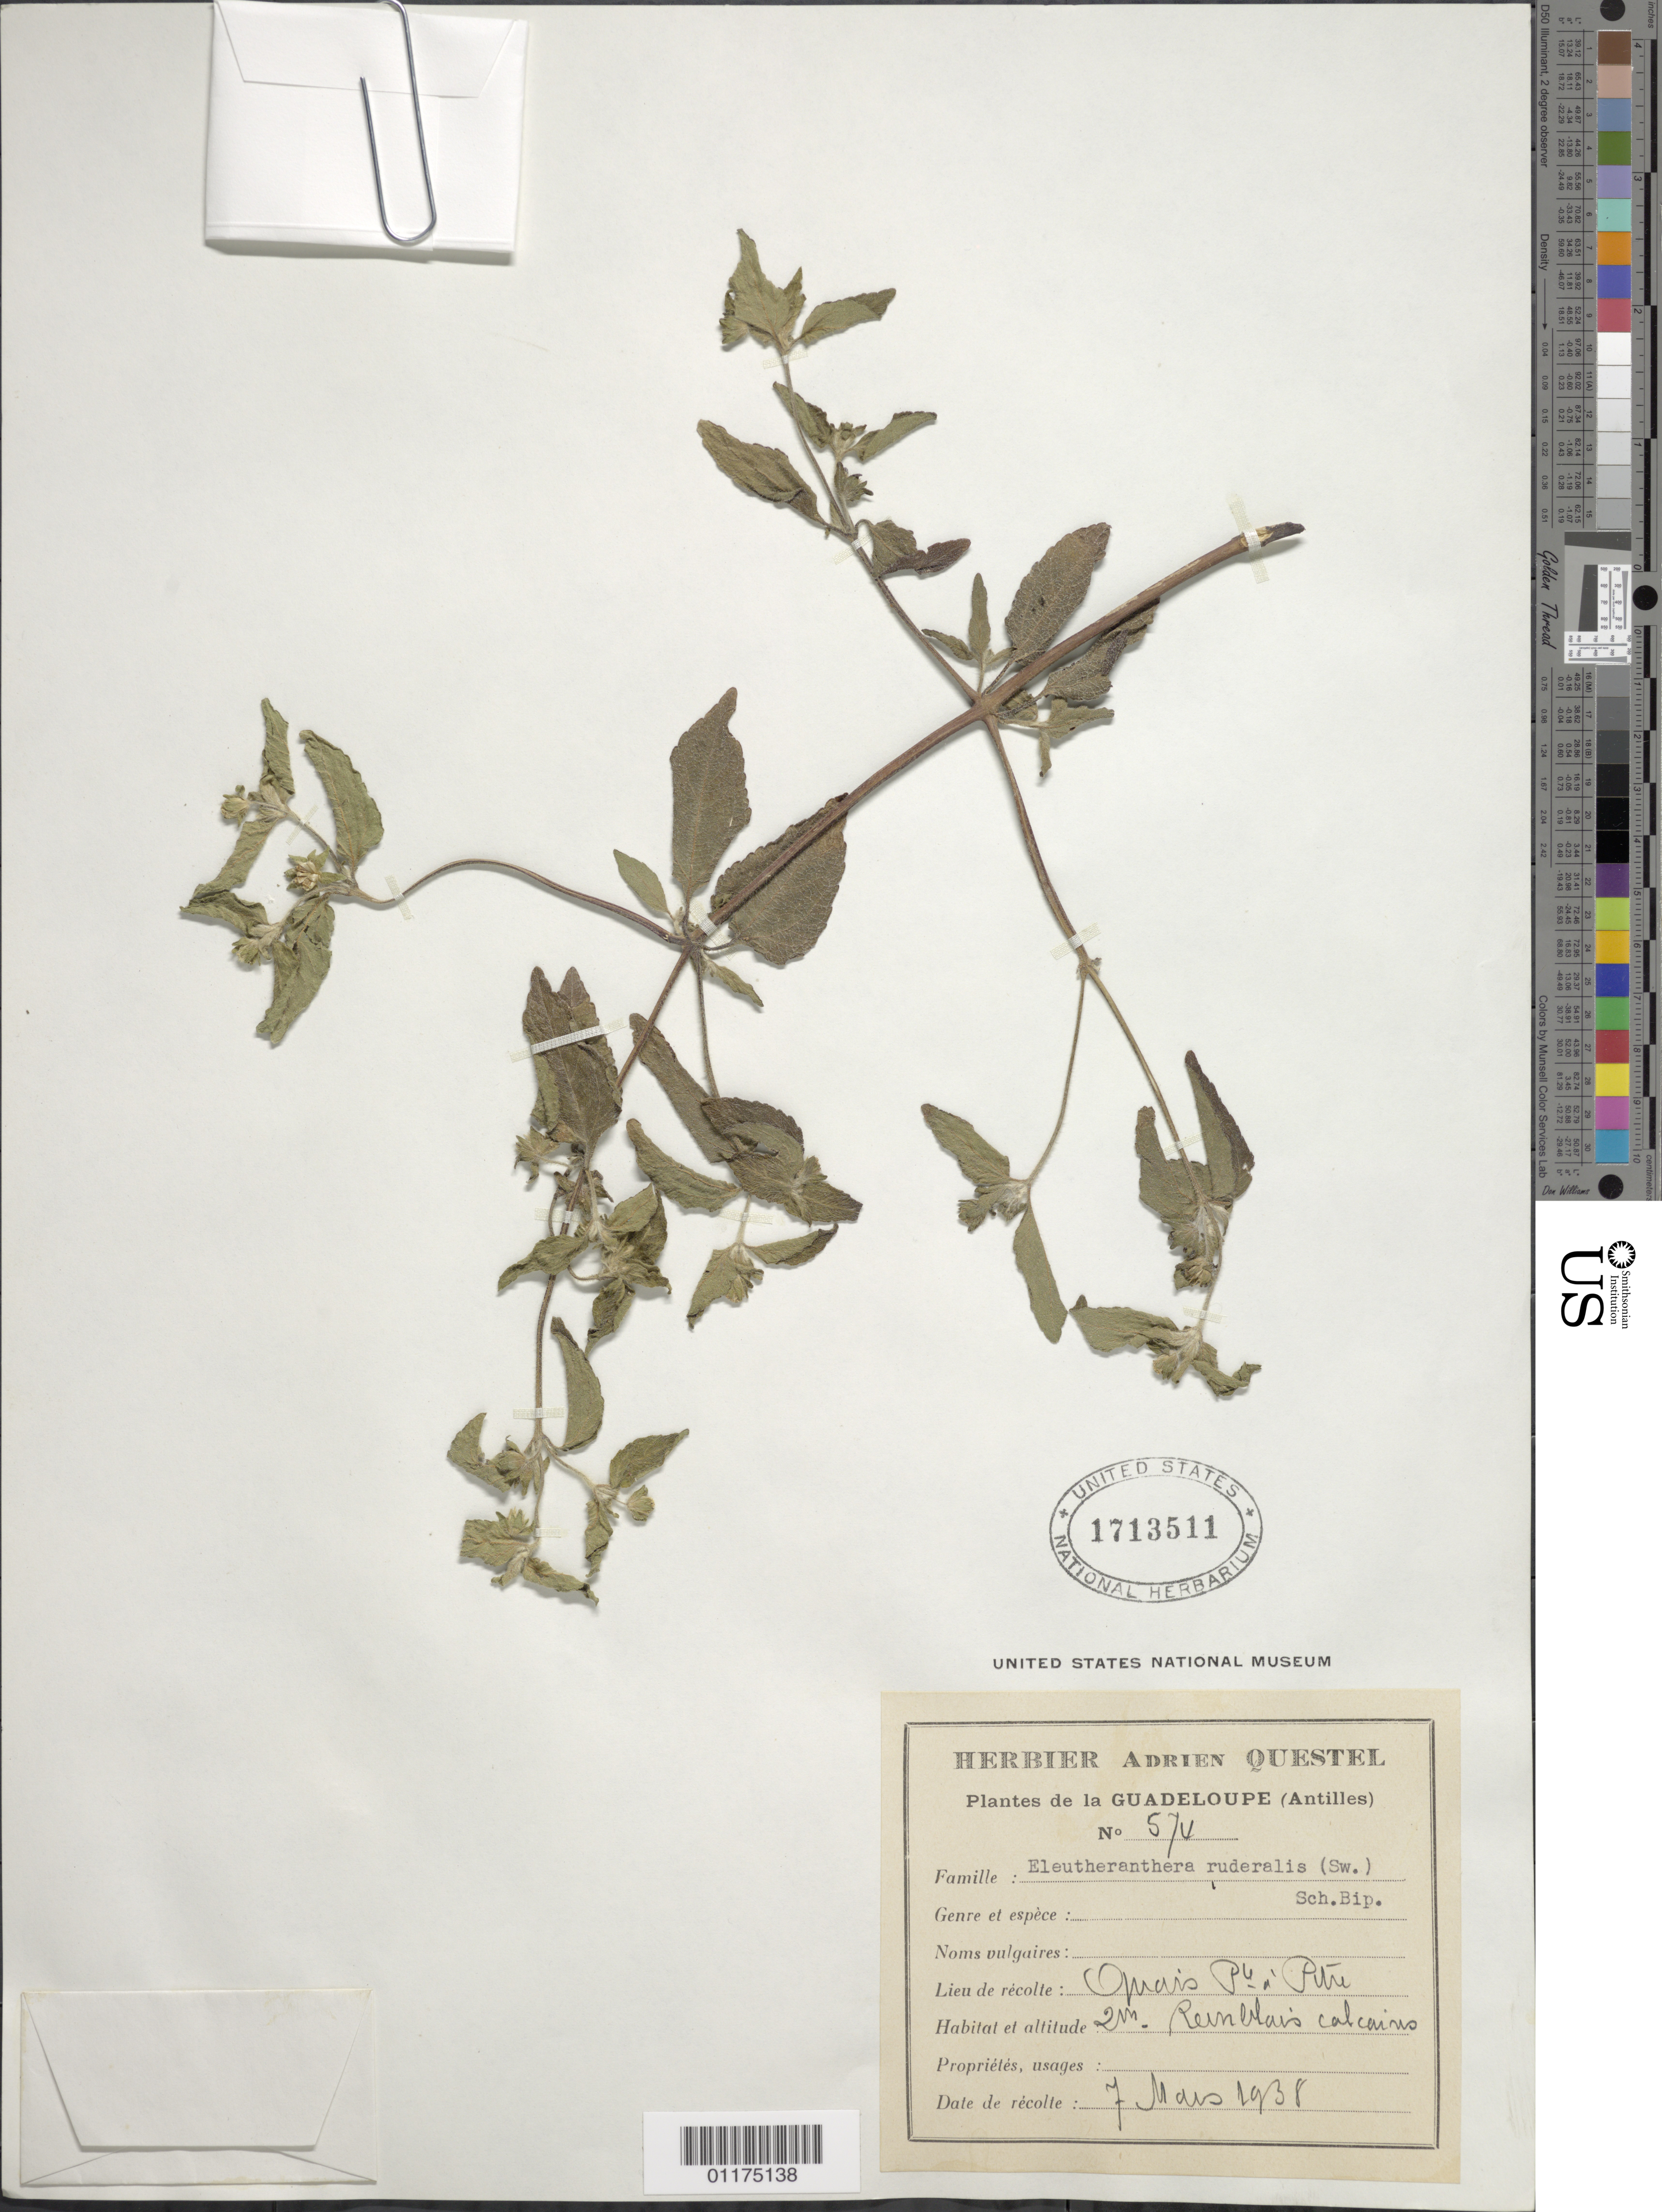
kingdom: Plantae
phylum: Tracheophyta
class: Magnoliopsida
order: Asterales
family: Asteraceae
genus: Eleutheranthera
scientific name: Eleutheranthera ruderalis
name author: (Sw.) Sch. Bip.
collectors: A. Questel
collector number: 574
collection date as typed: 07 Mar 1938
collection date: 1938-03-07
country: Guadeloupe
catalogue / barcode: US 1713511